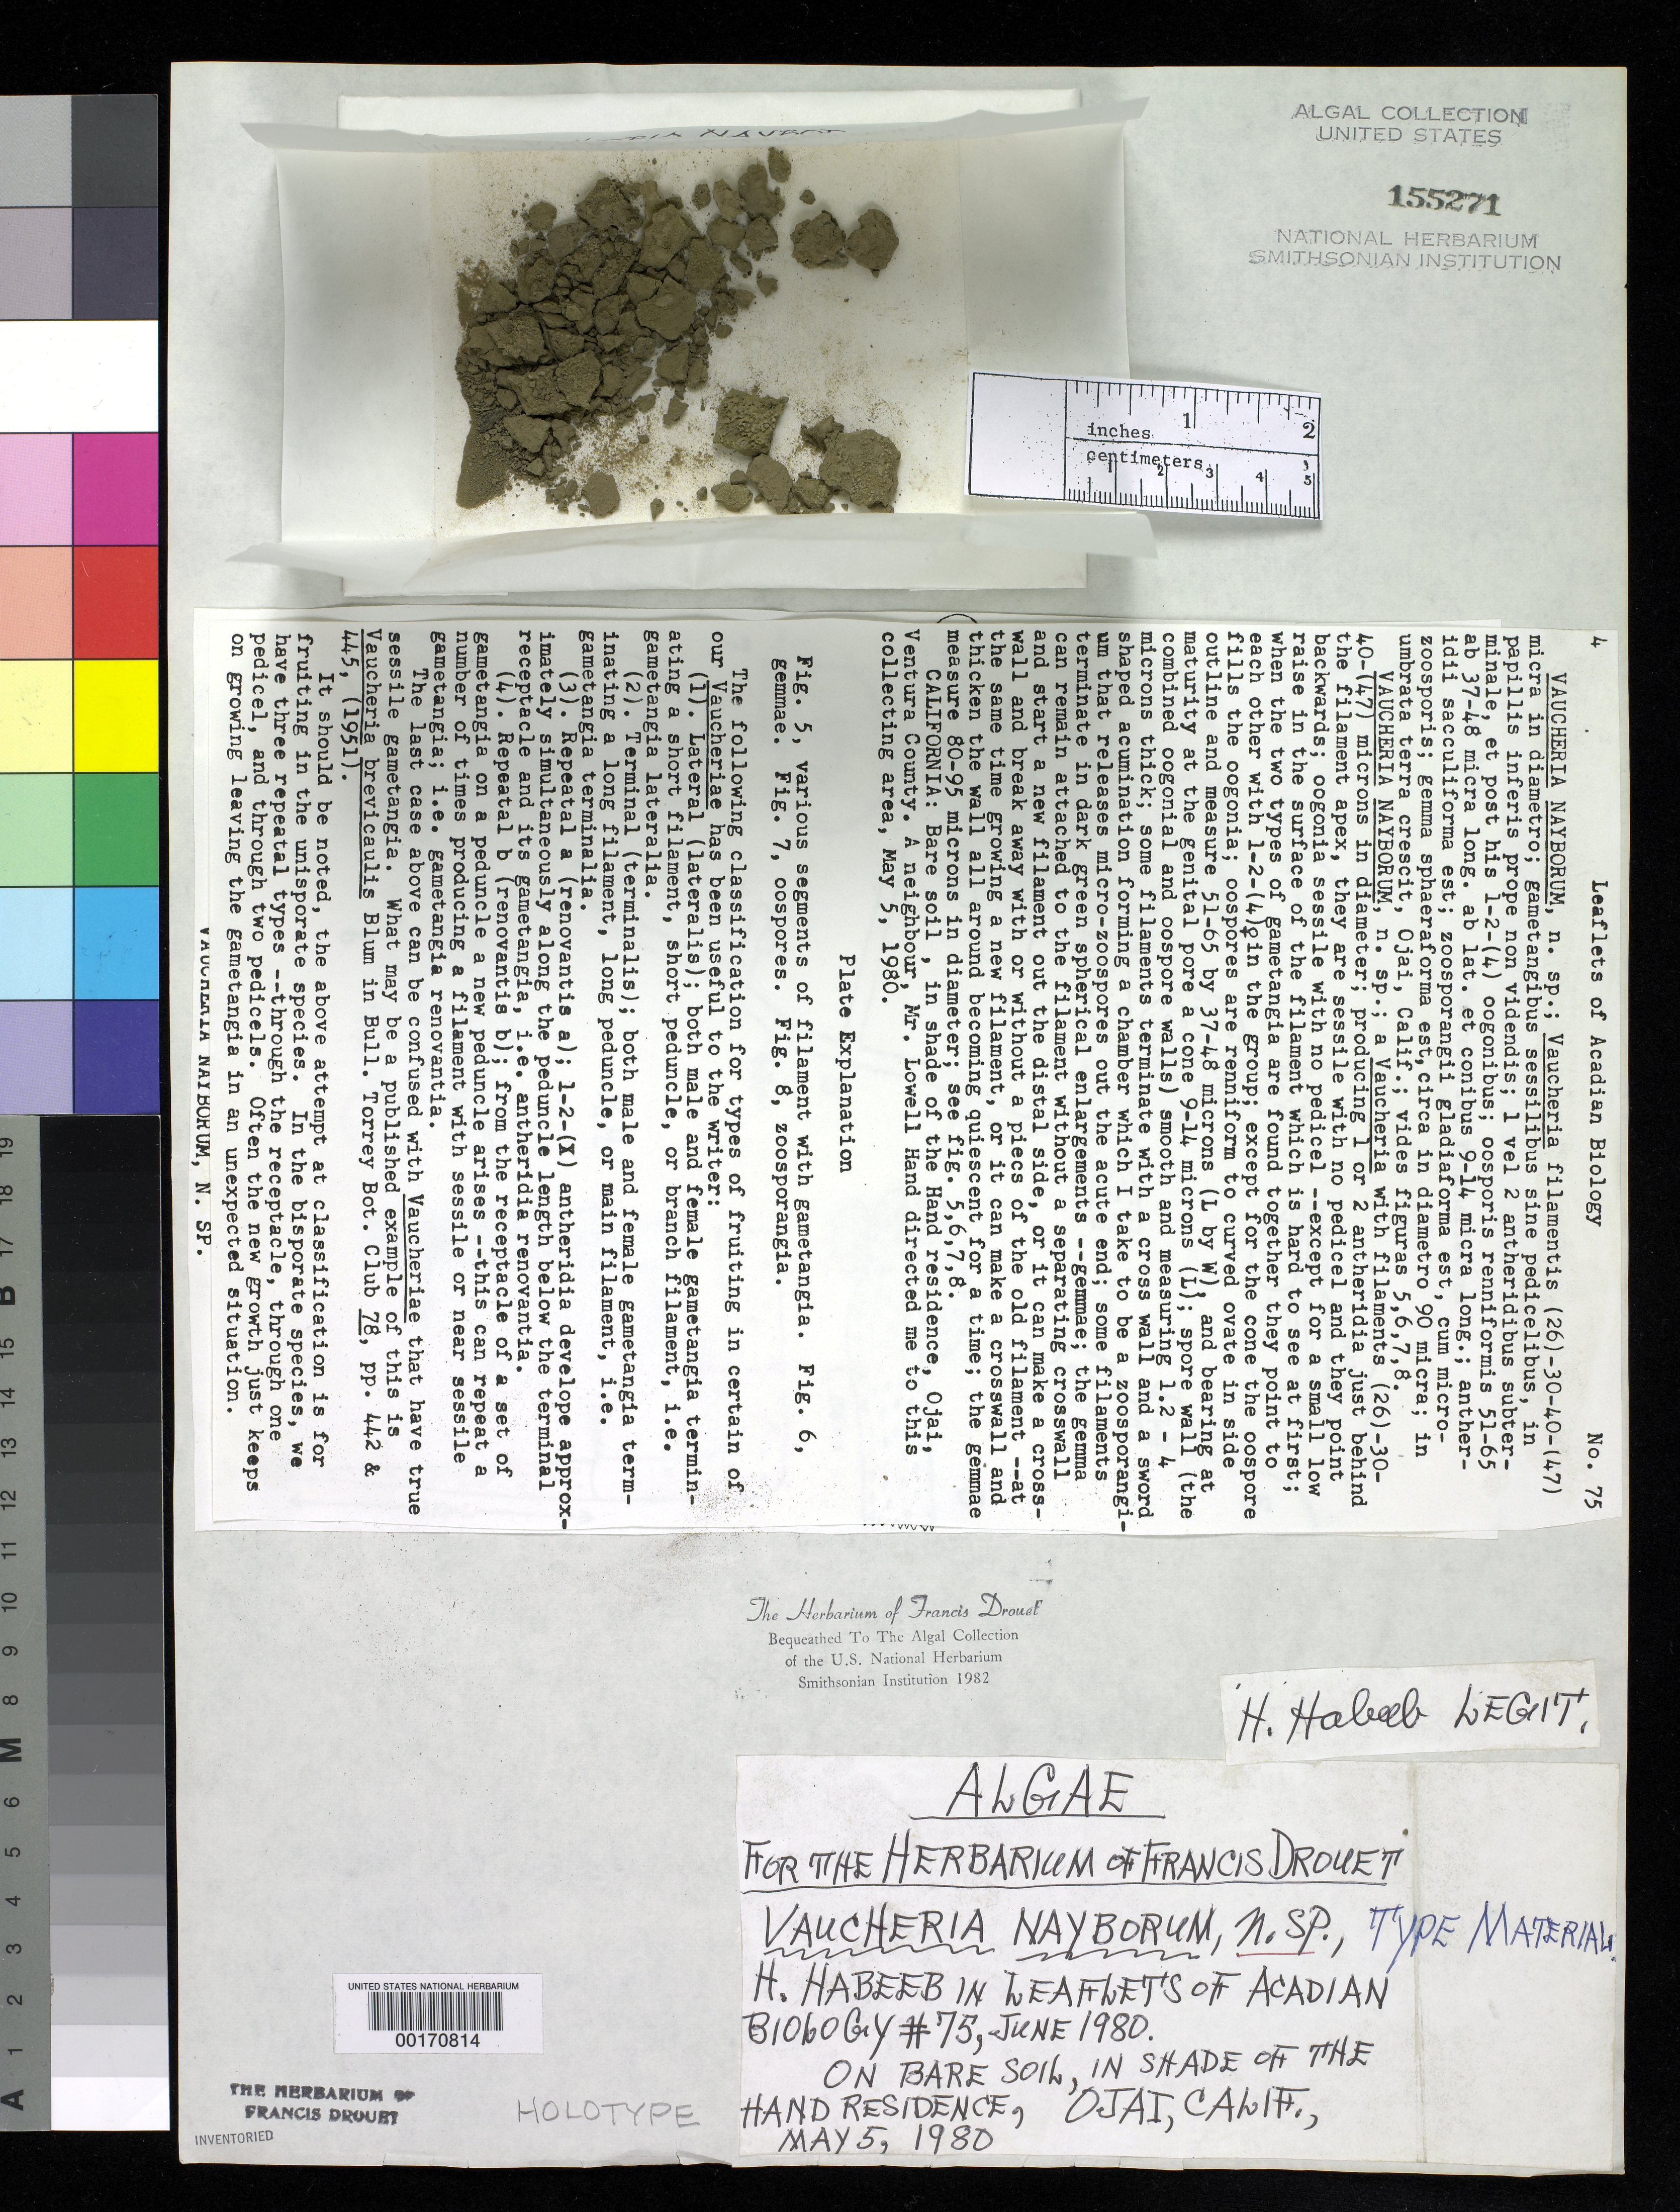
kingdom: Chromista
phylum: Ochrophyta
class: Xanthophyceae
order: Vaucheriales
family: Vaucheriaceae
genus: Vaucheria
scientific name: Vaucheria nayborum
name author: Habeeb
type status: Holotype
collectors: H. Habeeb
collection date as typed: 05 May 1980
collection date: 1980-05-05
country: United States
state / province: California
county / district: Ventura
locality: Ojai, Hand residence.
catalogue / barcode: US 155271